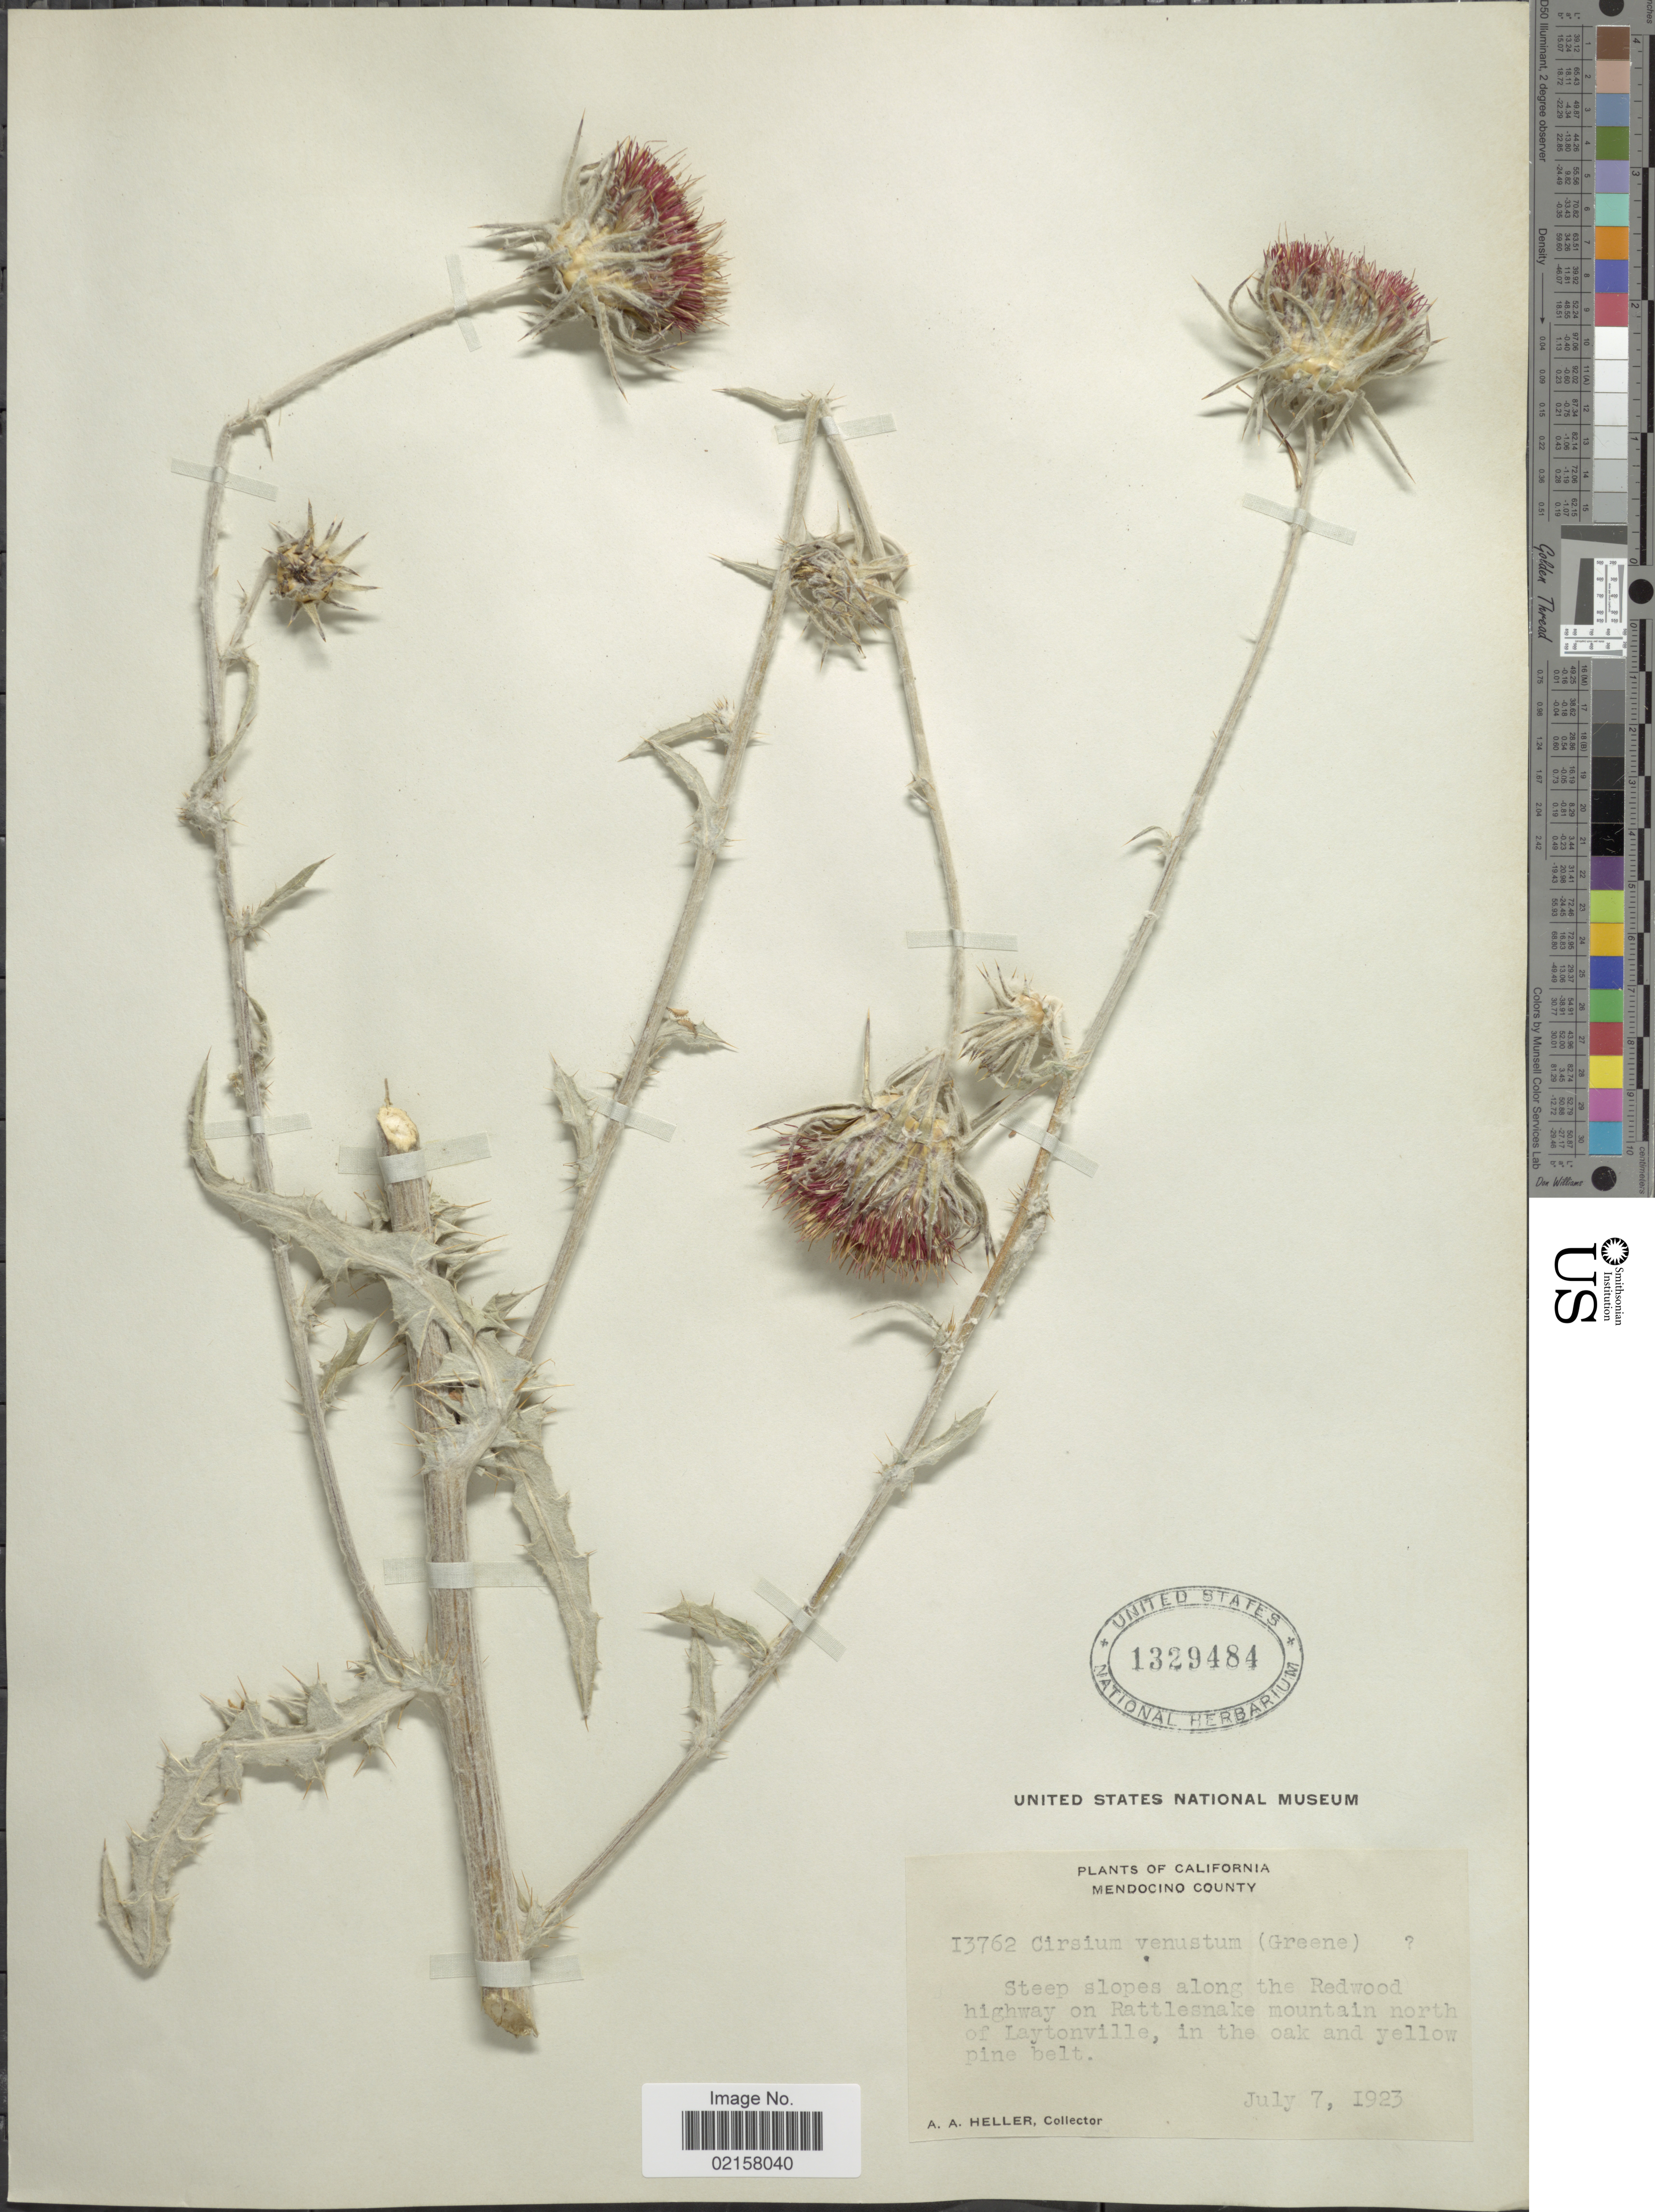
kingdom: Plantae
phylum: Tracheophyta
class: Magnoliopsida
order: Asterales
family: Asteraceae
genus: Cirsium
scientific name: Cirsium venustum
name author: Porta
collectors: A. A. Heller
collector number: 13762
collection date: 1923-07-07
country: United States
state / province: California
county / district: Mendocino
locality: Mendocino County, steep slopes along the Redwood highway on Rattlesnake mountain north of Laytonville.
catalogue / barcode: US 1329484